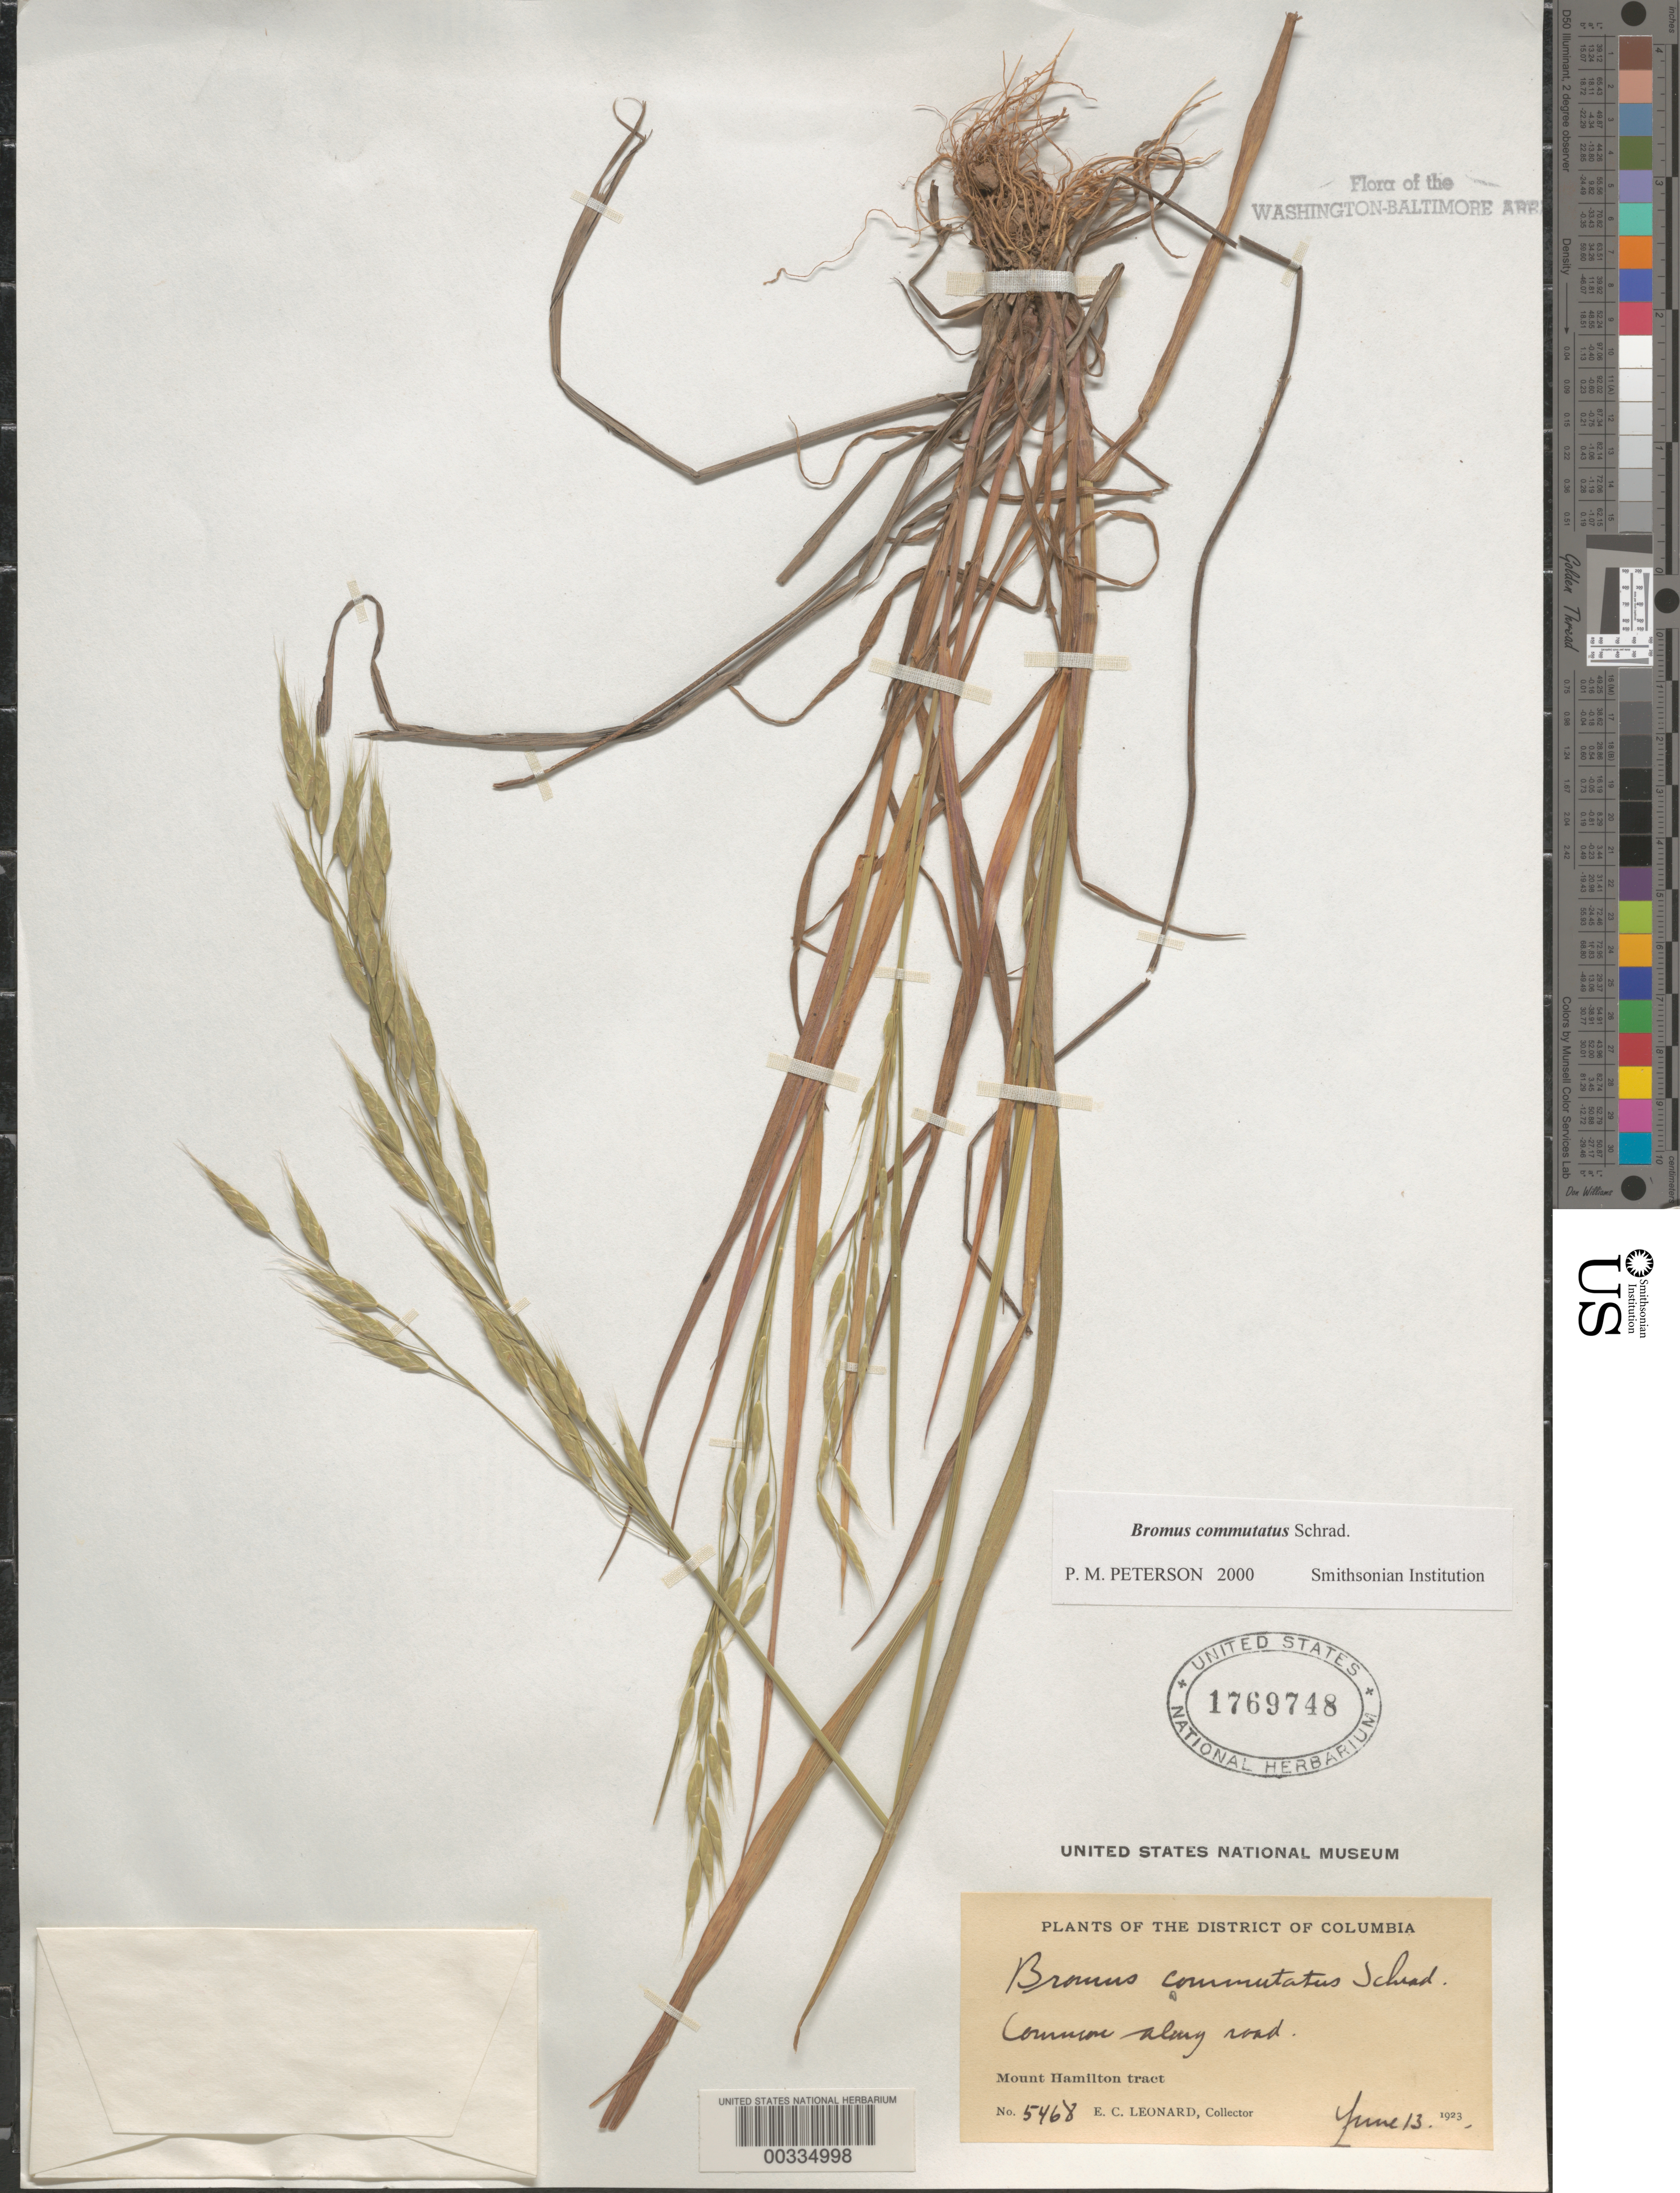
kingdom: Plantae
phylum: Tracheophyta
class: Liliopsida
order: Poales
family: Poaceae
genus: Bromus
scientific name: Bromus commutatus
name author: Schrad.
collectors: E. C. Leonard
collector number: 5468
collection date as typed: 13 Jun 1923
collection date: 1923-06-13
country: United States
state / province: District of Columbia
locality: Mount Hamilton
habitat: Along road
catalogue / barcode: US 1769748